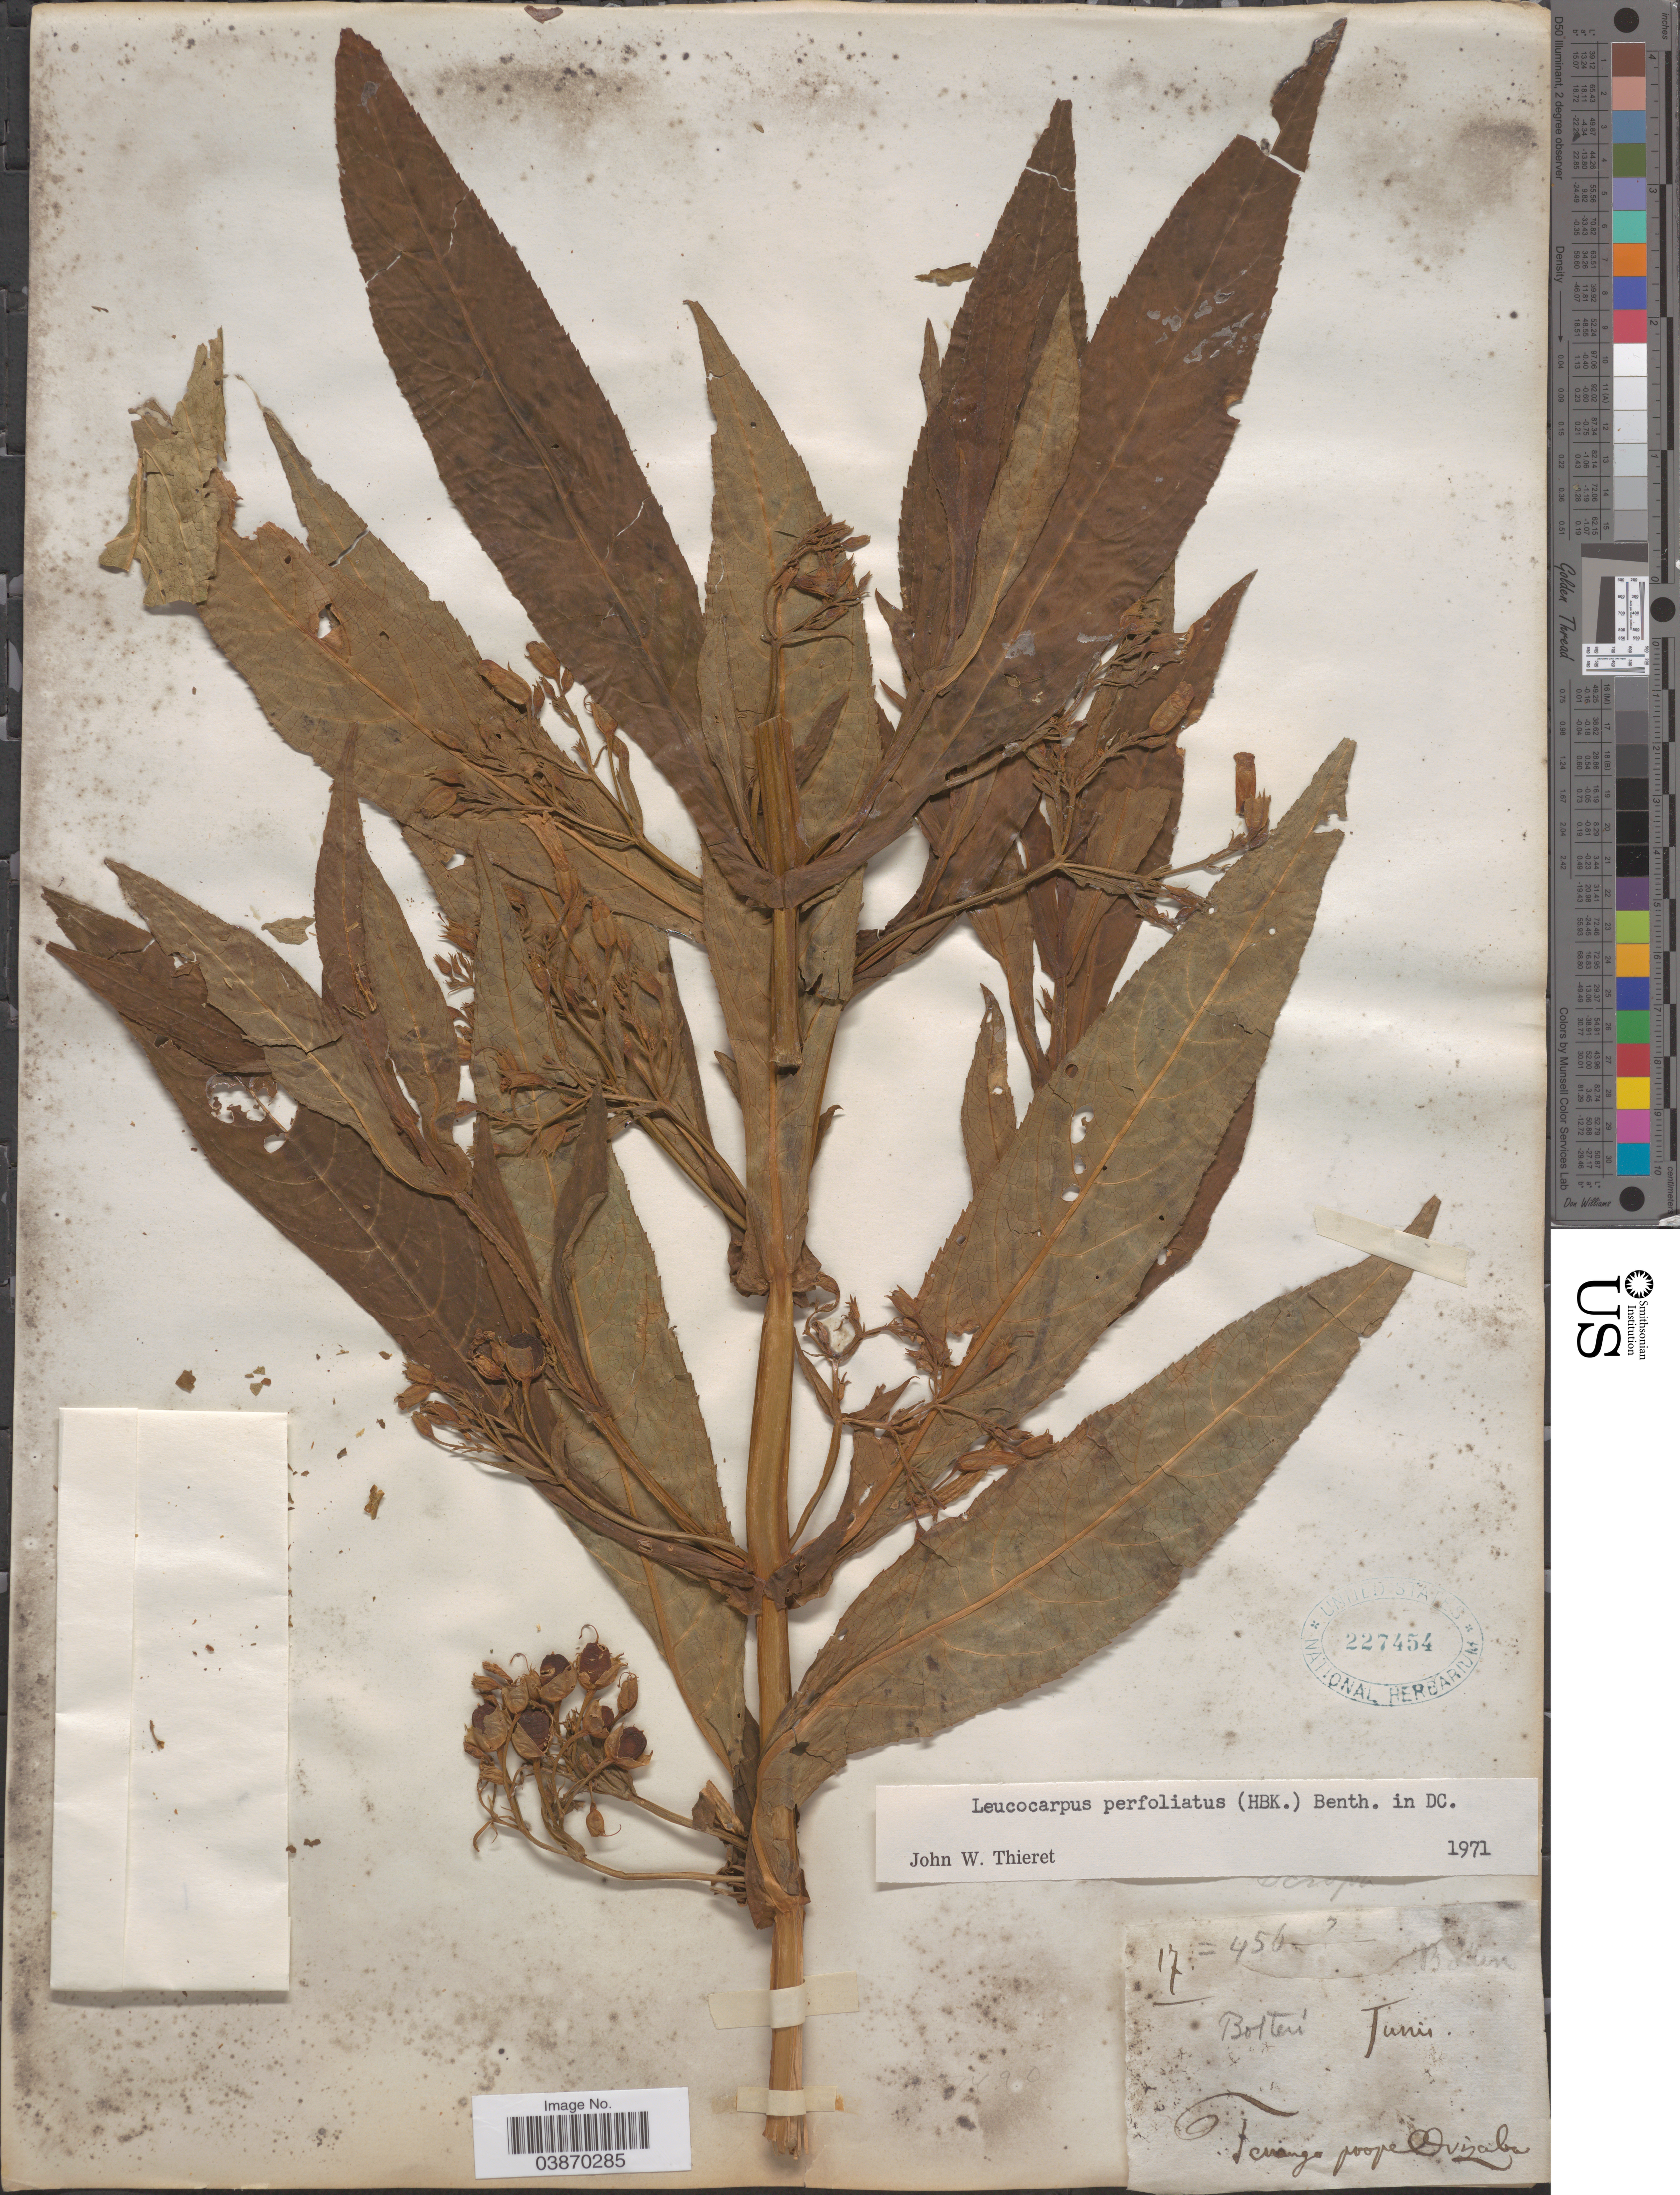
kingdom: Plantae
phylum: Tracheophyta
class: Magnoliopsida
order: Lamiales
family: Phrymaceae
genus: Leucocarpus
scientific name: Leucocarpus perfoliatus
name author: (Kunth) Benth.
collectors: -. Botteri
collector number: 17?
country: Mexico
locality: Tenango [interpreted] prope Orizaba.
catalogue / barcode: US 227454